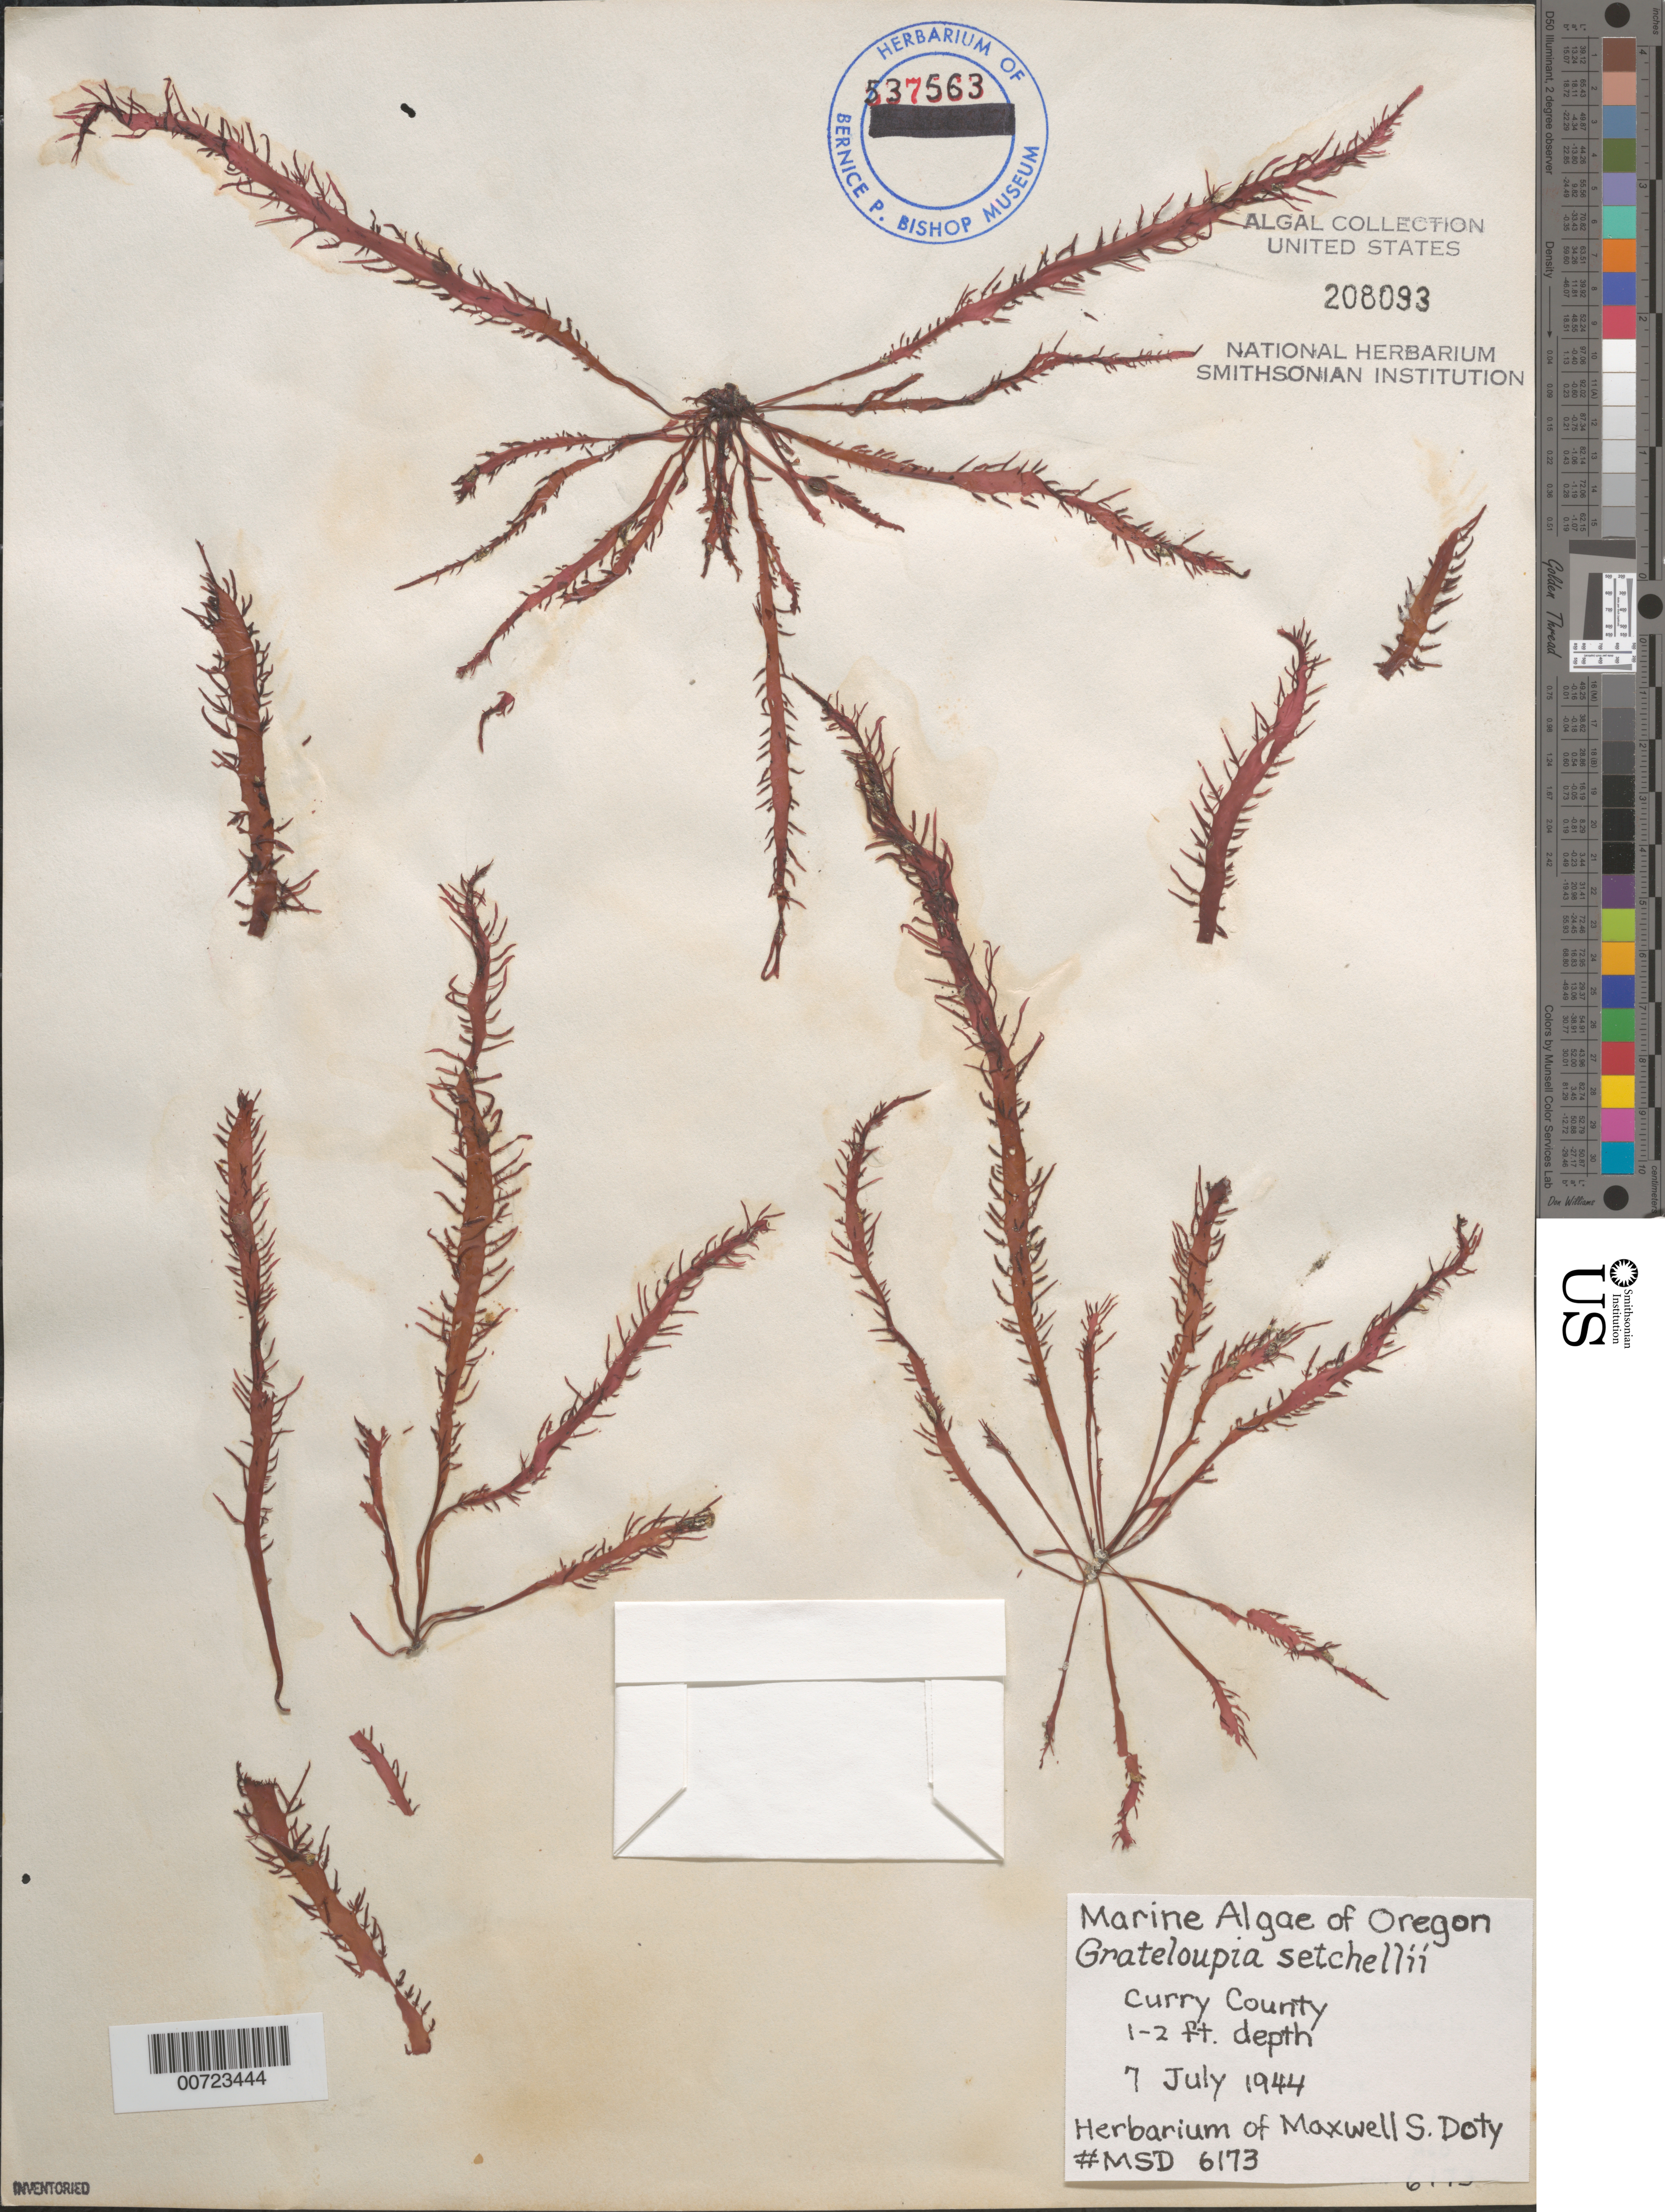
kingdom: Plantae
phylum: Rhodophyta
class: Florideophyceae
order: Halymeniales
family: Halymeniaceae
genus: Norrissia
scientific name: Norrissia setchellii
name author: (Kylin) M.S. Balakrishnan in Desikachary & Raja Rao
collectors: M. S.Doty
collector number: MSD 6173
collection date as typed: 07 Jul 1944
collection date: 1944-07-07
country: United States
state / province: Oregon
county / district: Curry County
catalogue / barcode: US 208093